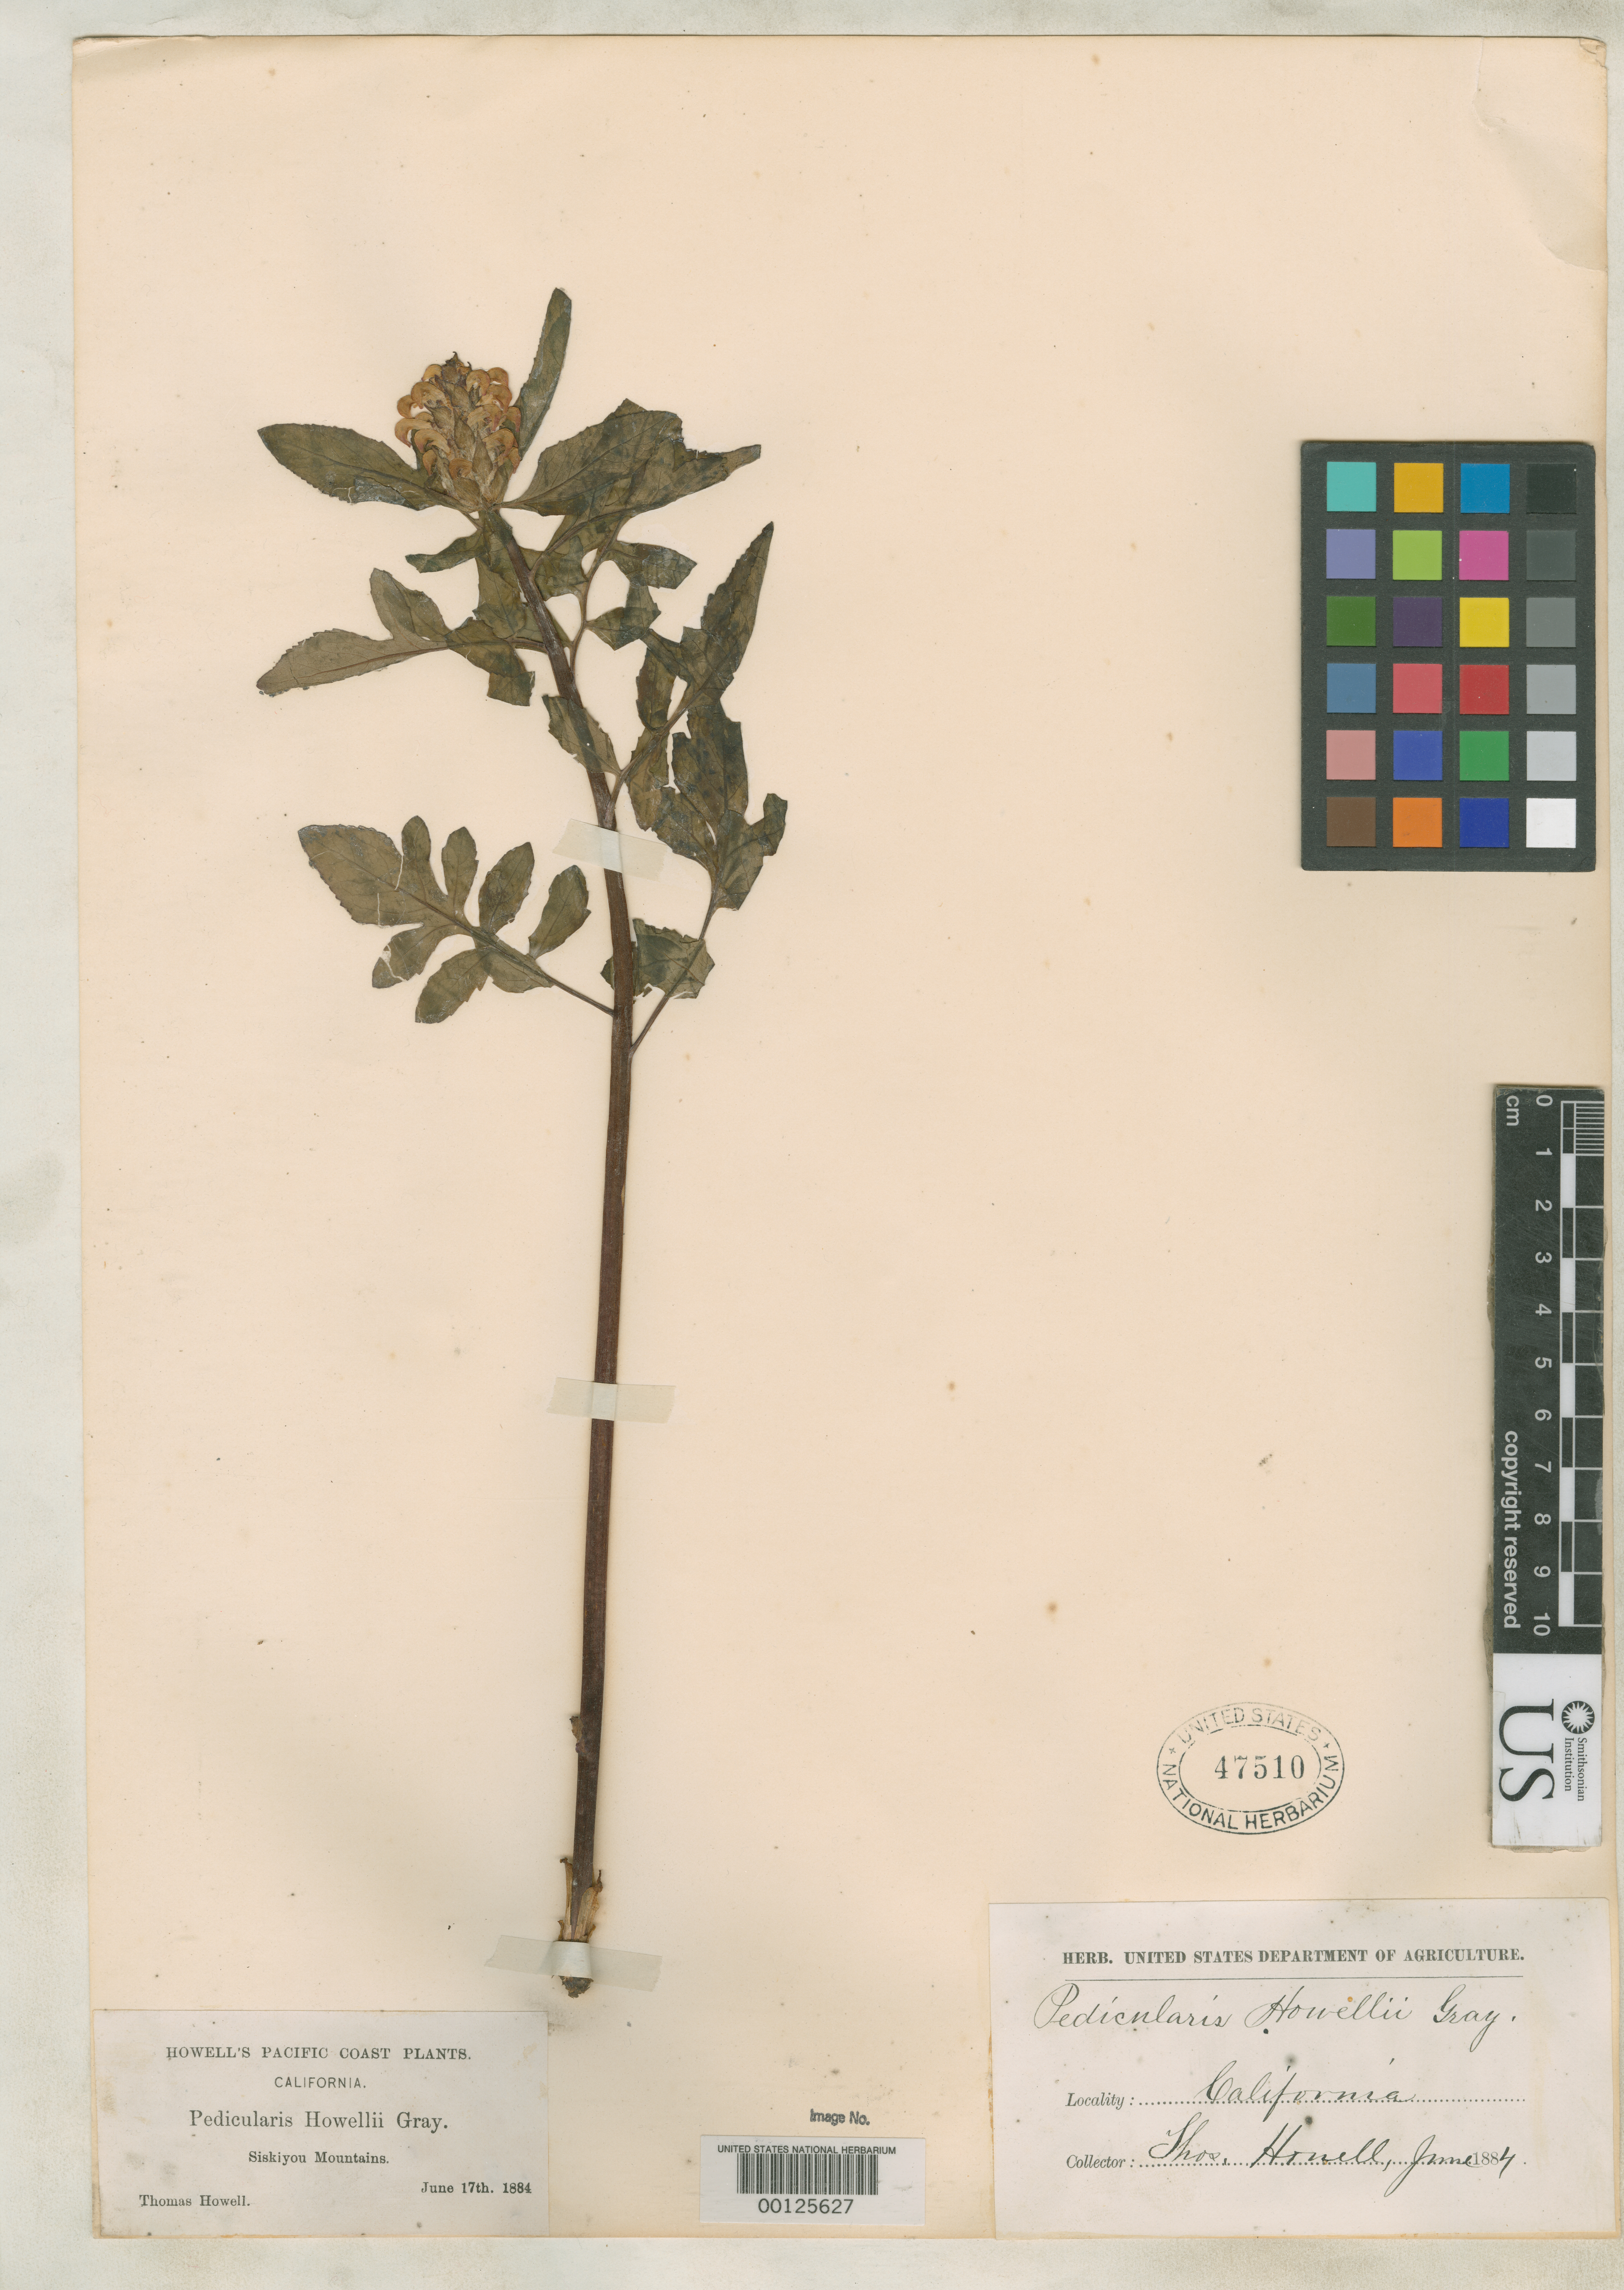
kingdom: Plantae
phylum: Tracheophyta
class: Magnoliopsida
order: Lamiales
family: Orobanchaceae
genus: Pedicularis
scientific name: Pedicularis howellii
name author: A. Gray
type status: Isotype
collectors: T. J. Howell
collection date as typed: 17 Jun 1884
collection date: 1884-06-17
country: United States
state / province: California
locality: Siskiyou Mountains.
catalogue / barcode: US 47510